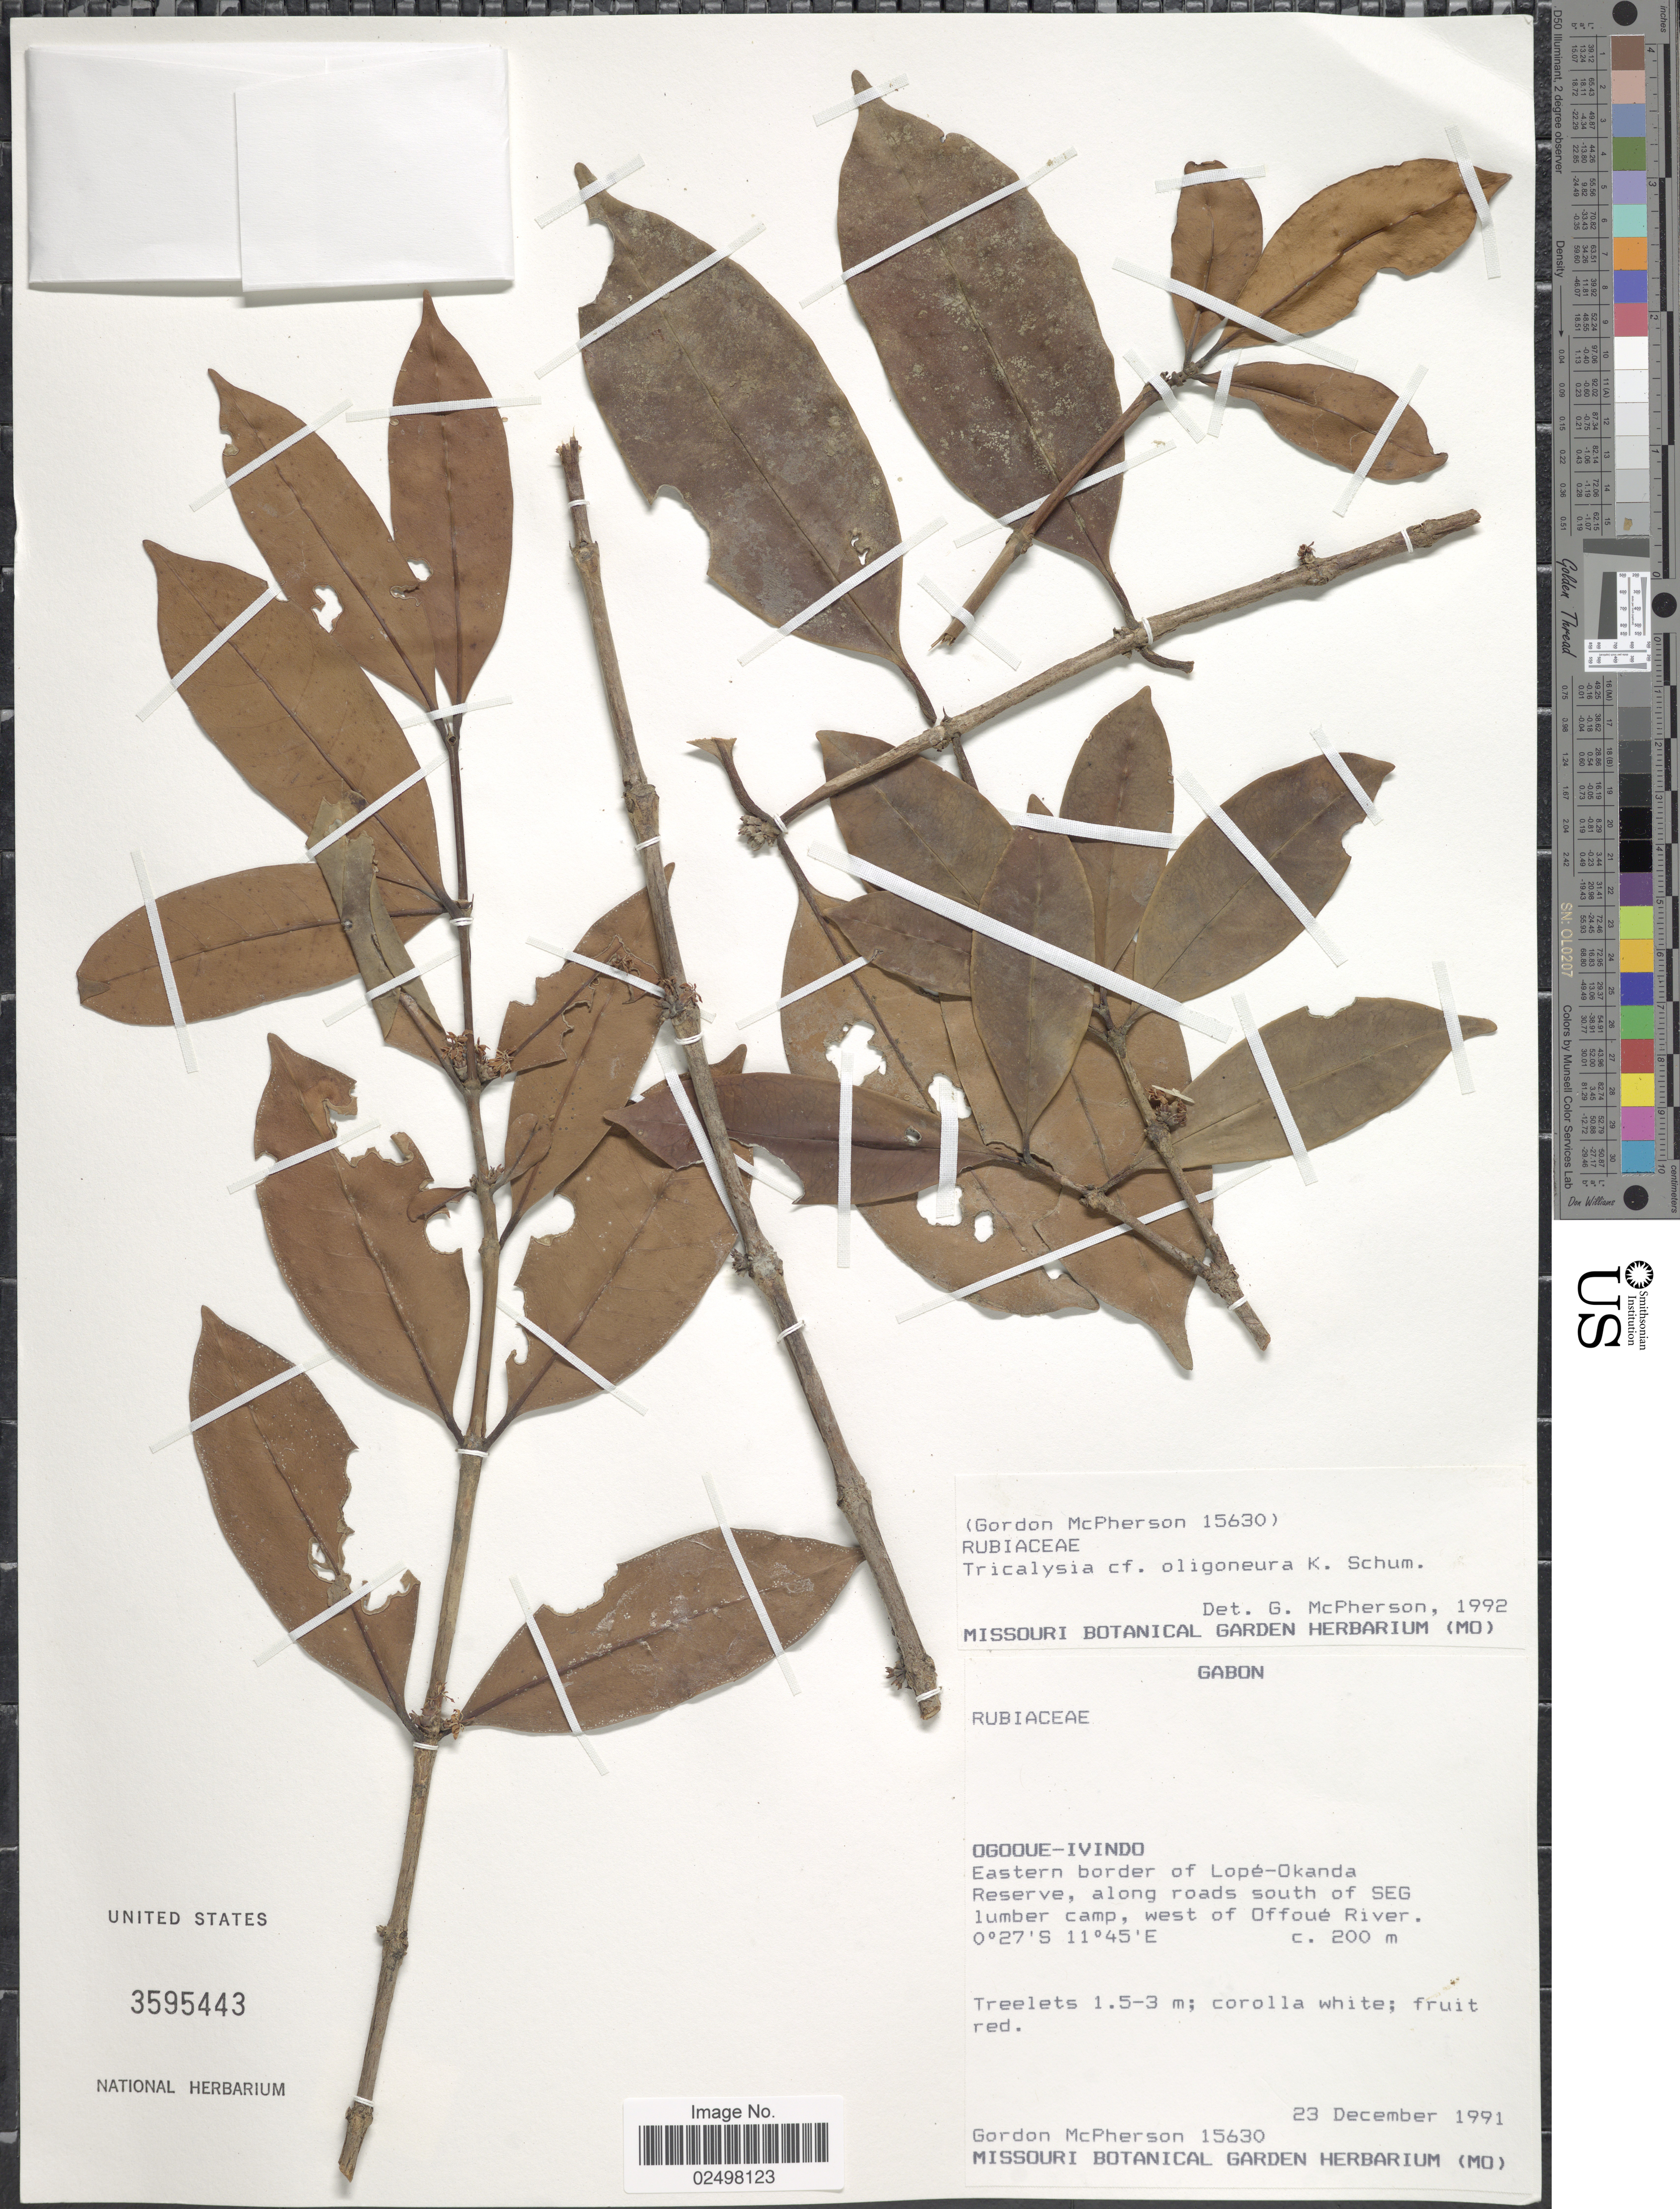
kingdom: Plantae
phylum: Tracheophyta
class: Magnoliopsida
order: Gentianales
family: Rubiaceae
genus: Tricalysia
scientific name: Tricalysia oligoneura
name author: K. Schum.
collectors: G. D. McPherson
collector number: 15630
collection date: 1991-12-23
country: Gabon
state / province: Ogooue-Ivindo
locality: Eastern border of Lope-Okanda Reserve, along roads south of SEG lumber camp. west of Offoue River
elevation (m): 200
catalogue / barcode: US 3595443